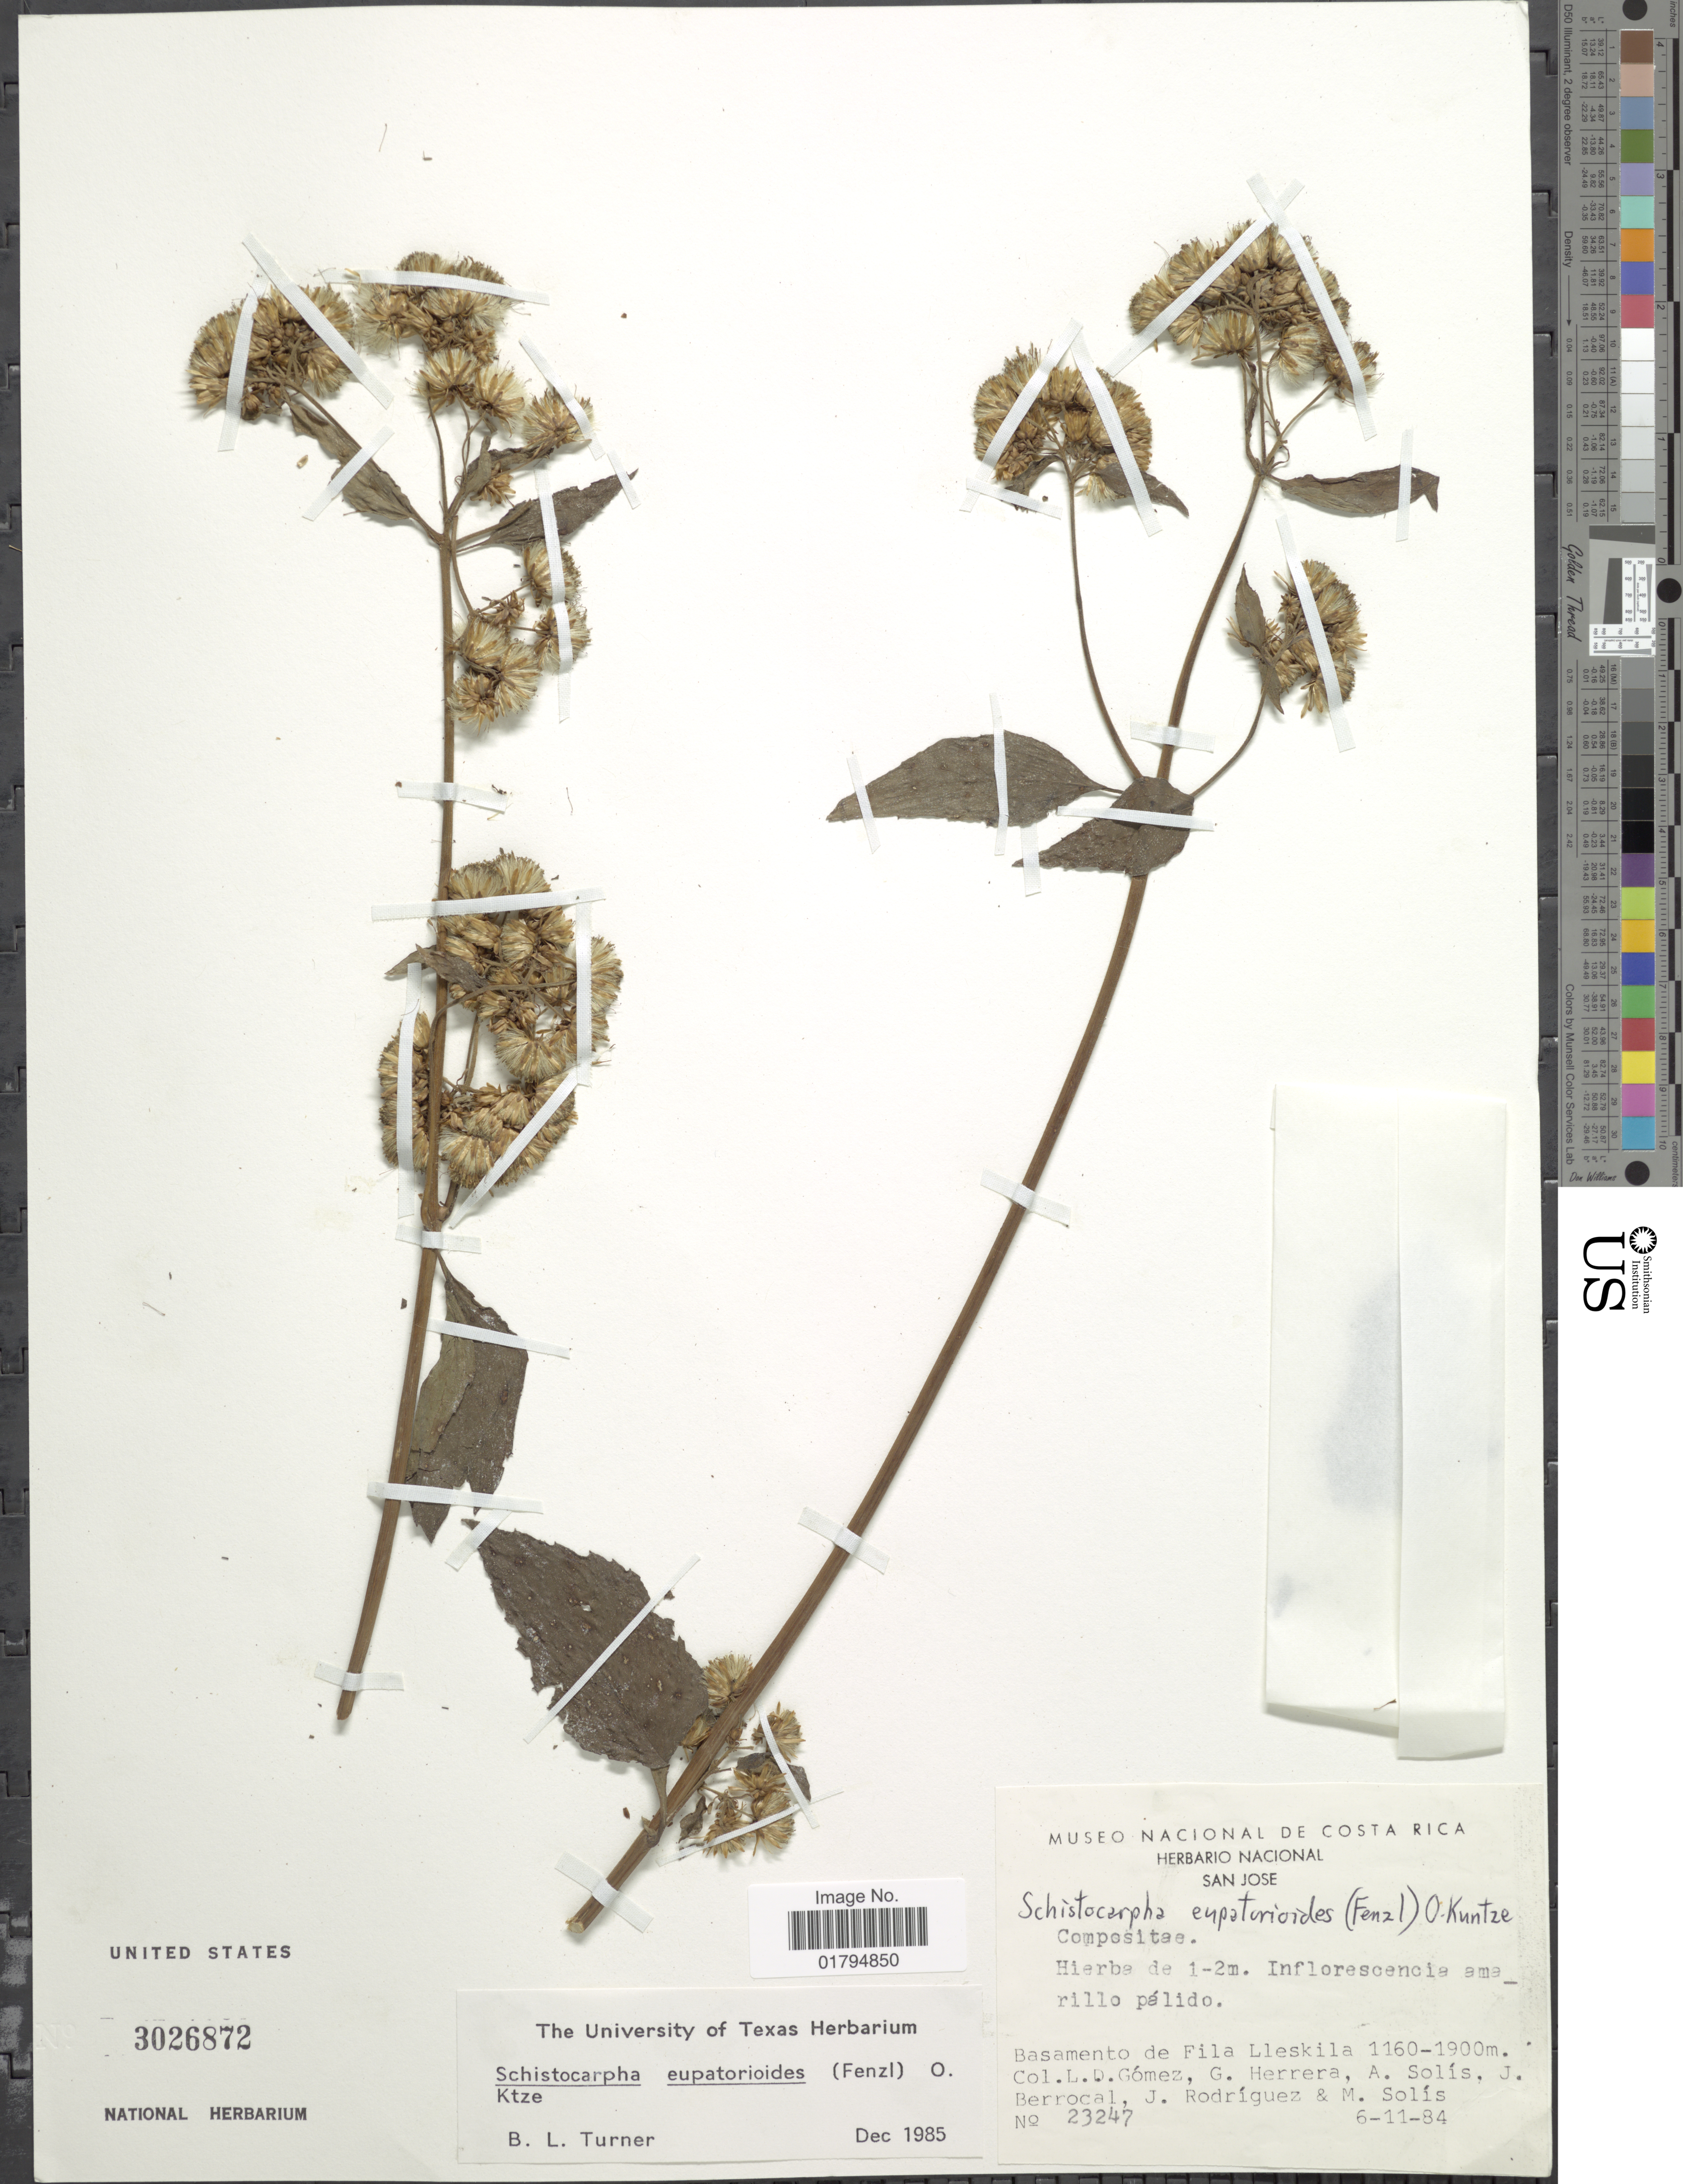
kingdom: Plantae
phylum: Tracheophyta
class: Magnoliopsida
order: Asterales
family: Asteraceae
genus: Schistocarpha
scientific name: Schistocarpha eupatorioides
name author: (Fenzl) Kuntze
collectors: L. Gomez, G. Herrera, A. Solis, J. Berrocal & et al.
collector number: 23247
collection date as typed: Transcribed d/m/y: 6/11/84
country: Costa Rica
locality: Basamento de Fila Lleskila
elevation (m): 1160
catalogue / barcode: US 3026872